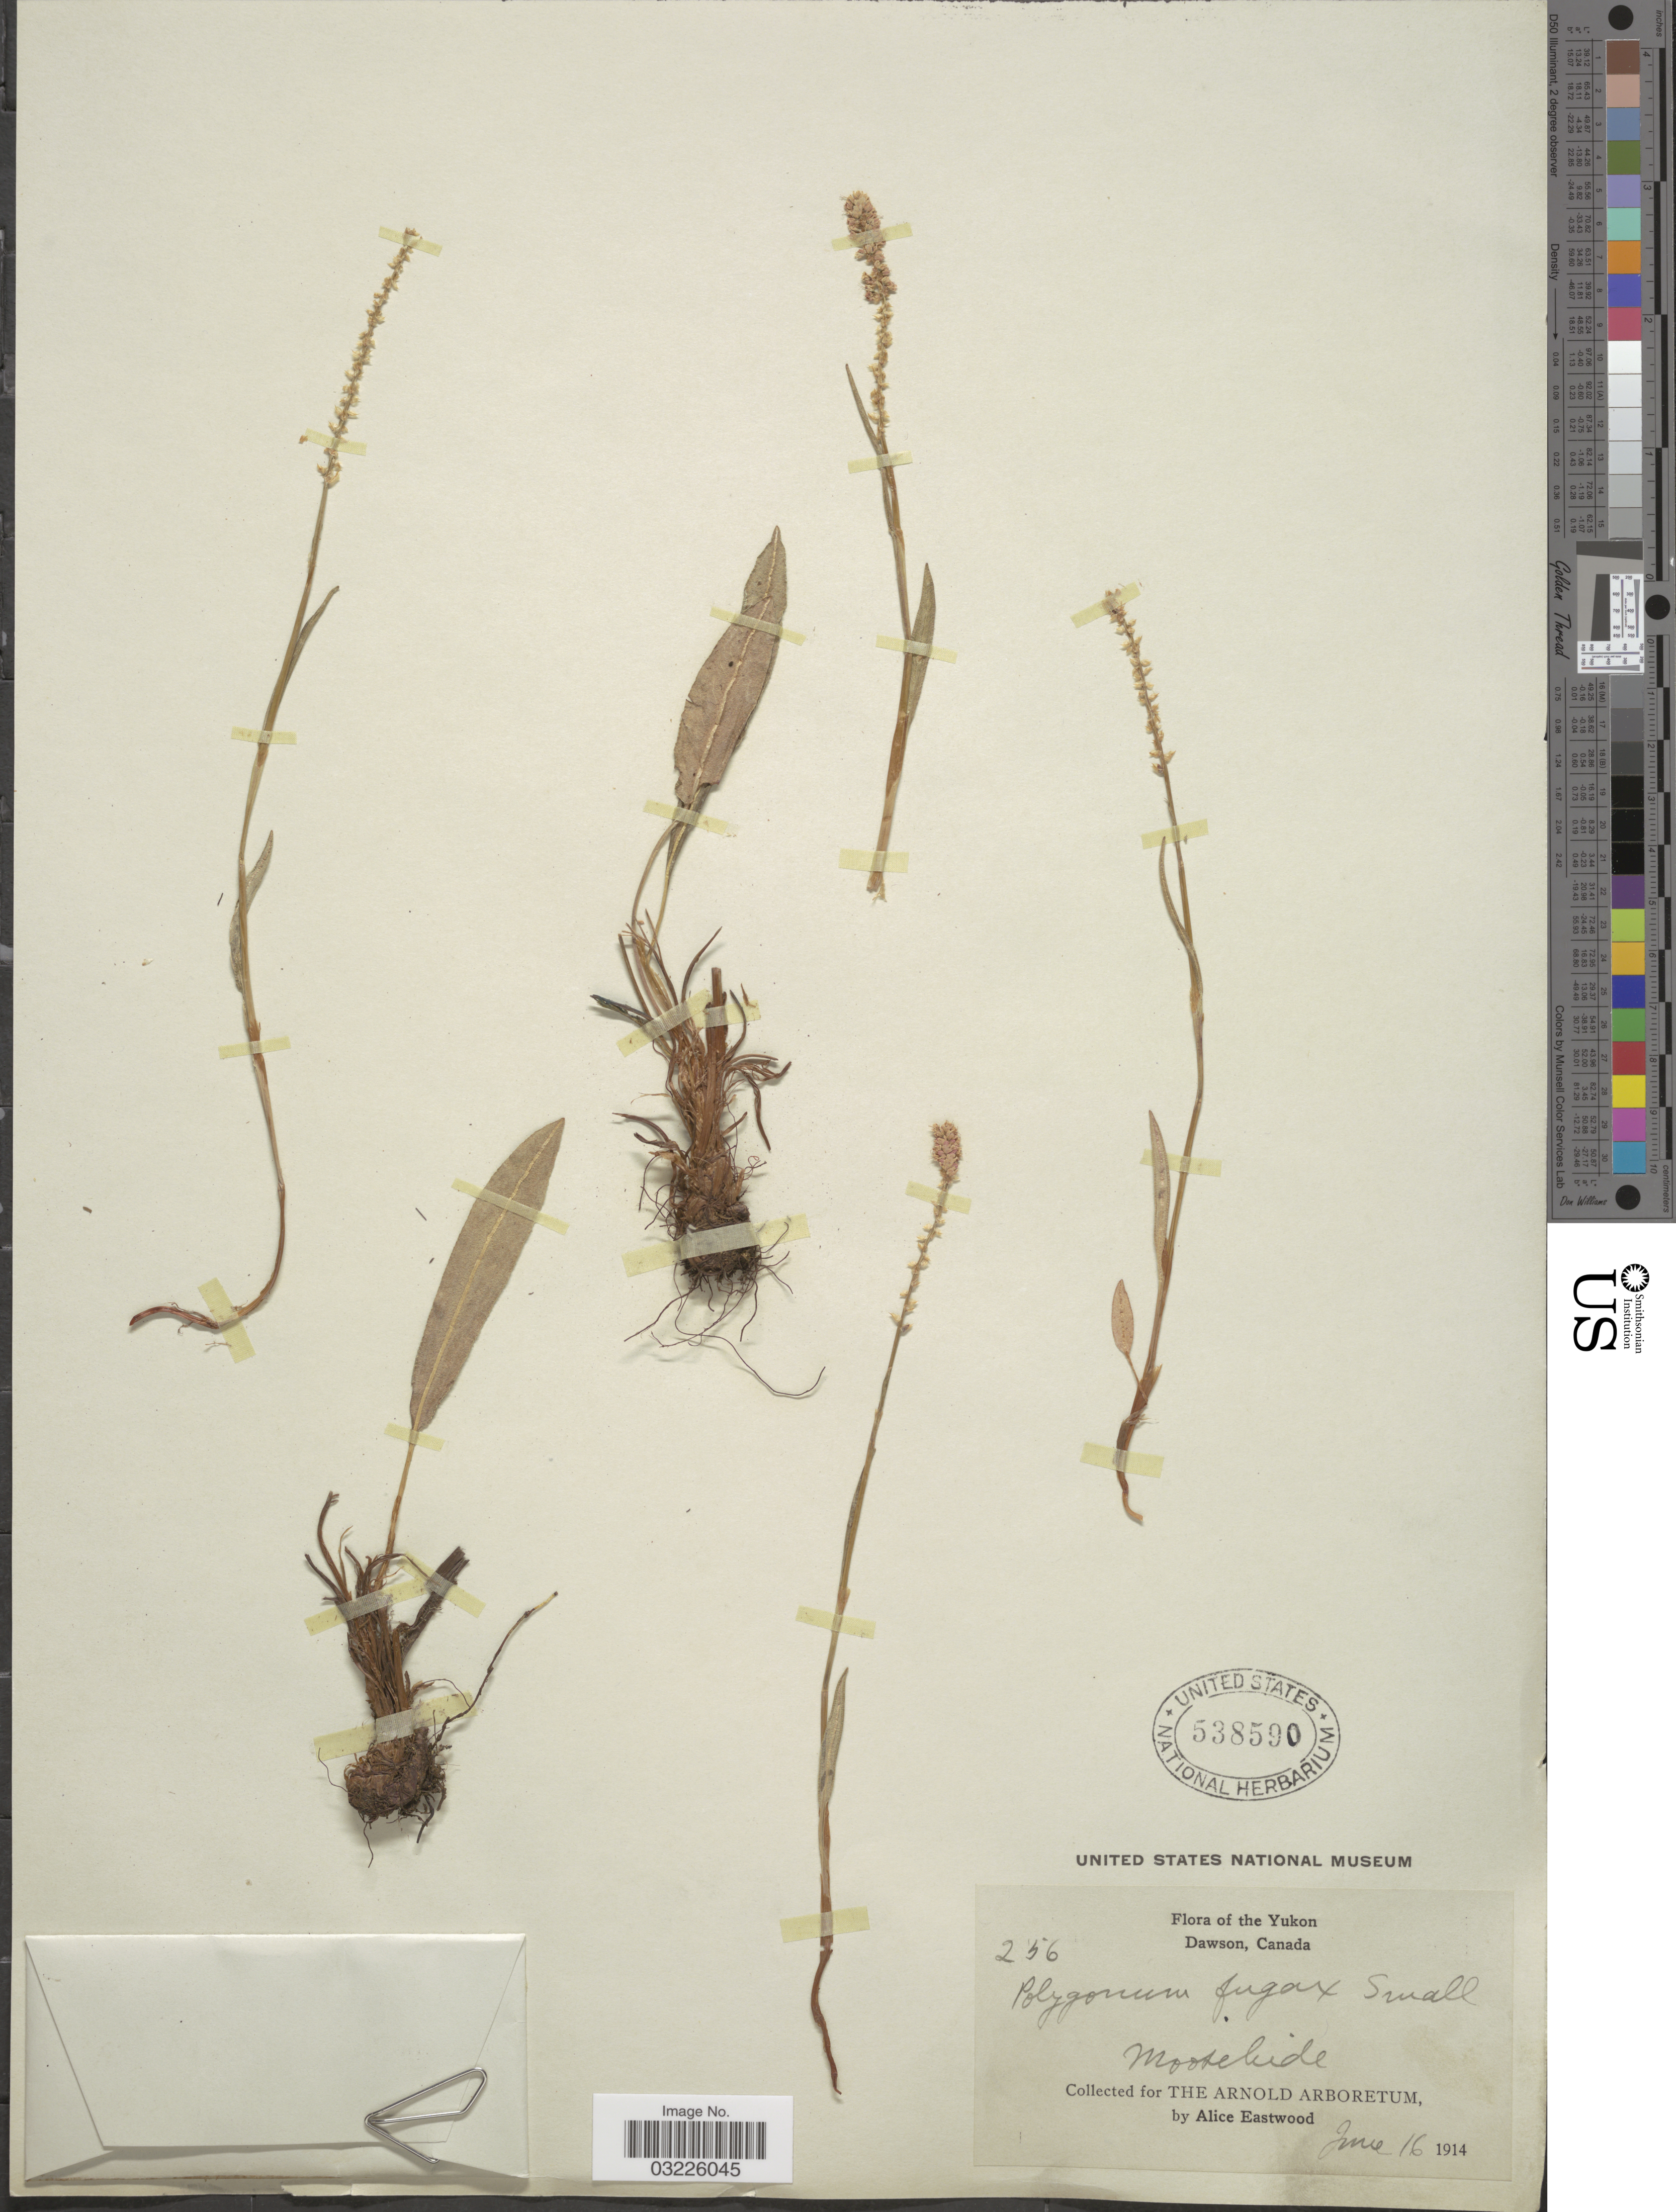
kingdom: Plantae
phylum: Tracheophyta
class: Magnoliopsida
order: Caryophyllales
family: Polygonaceae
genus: Bistorta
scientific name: Bistorta vivipara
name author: (L.) Delarbre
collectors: A. Eastwood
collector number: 256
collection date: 1914-06-16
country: Canada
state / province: Yukon Territory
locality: Dawson. Moosehide.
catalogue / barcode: US 538590